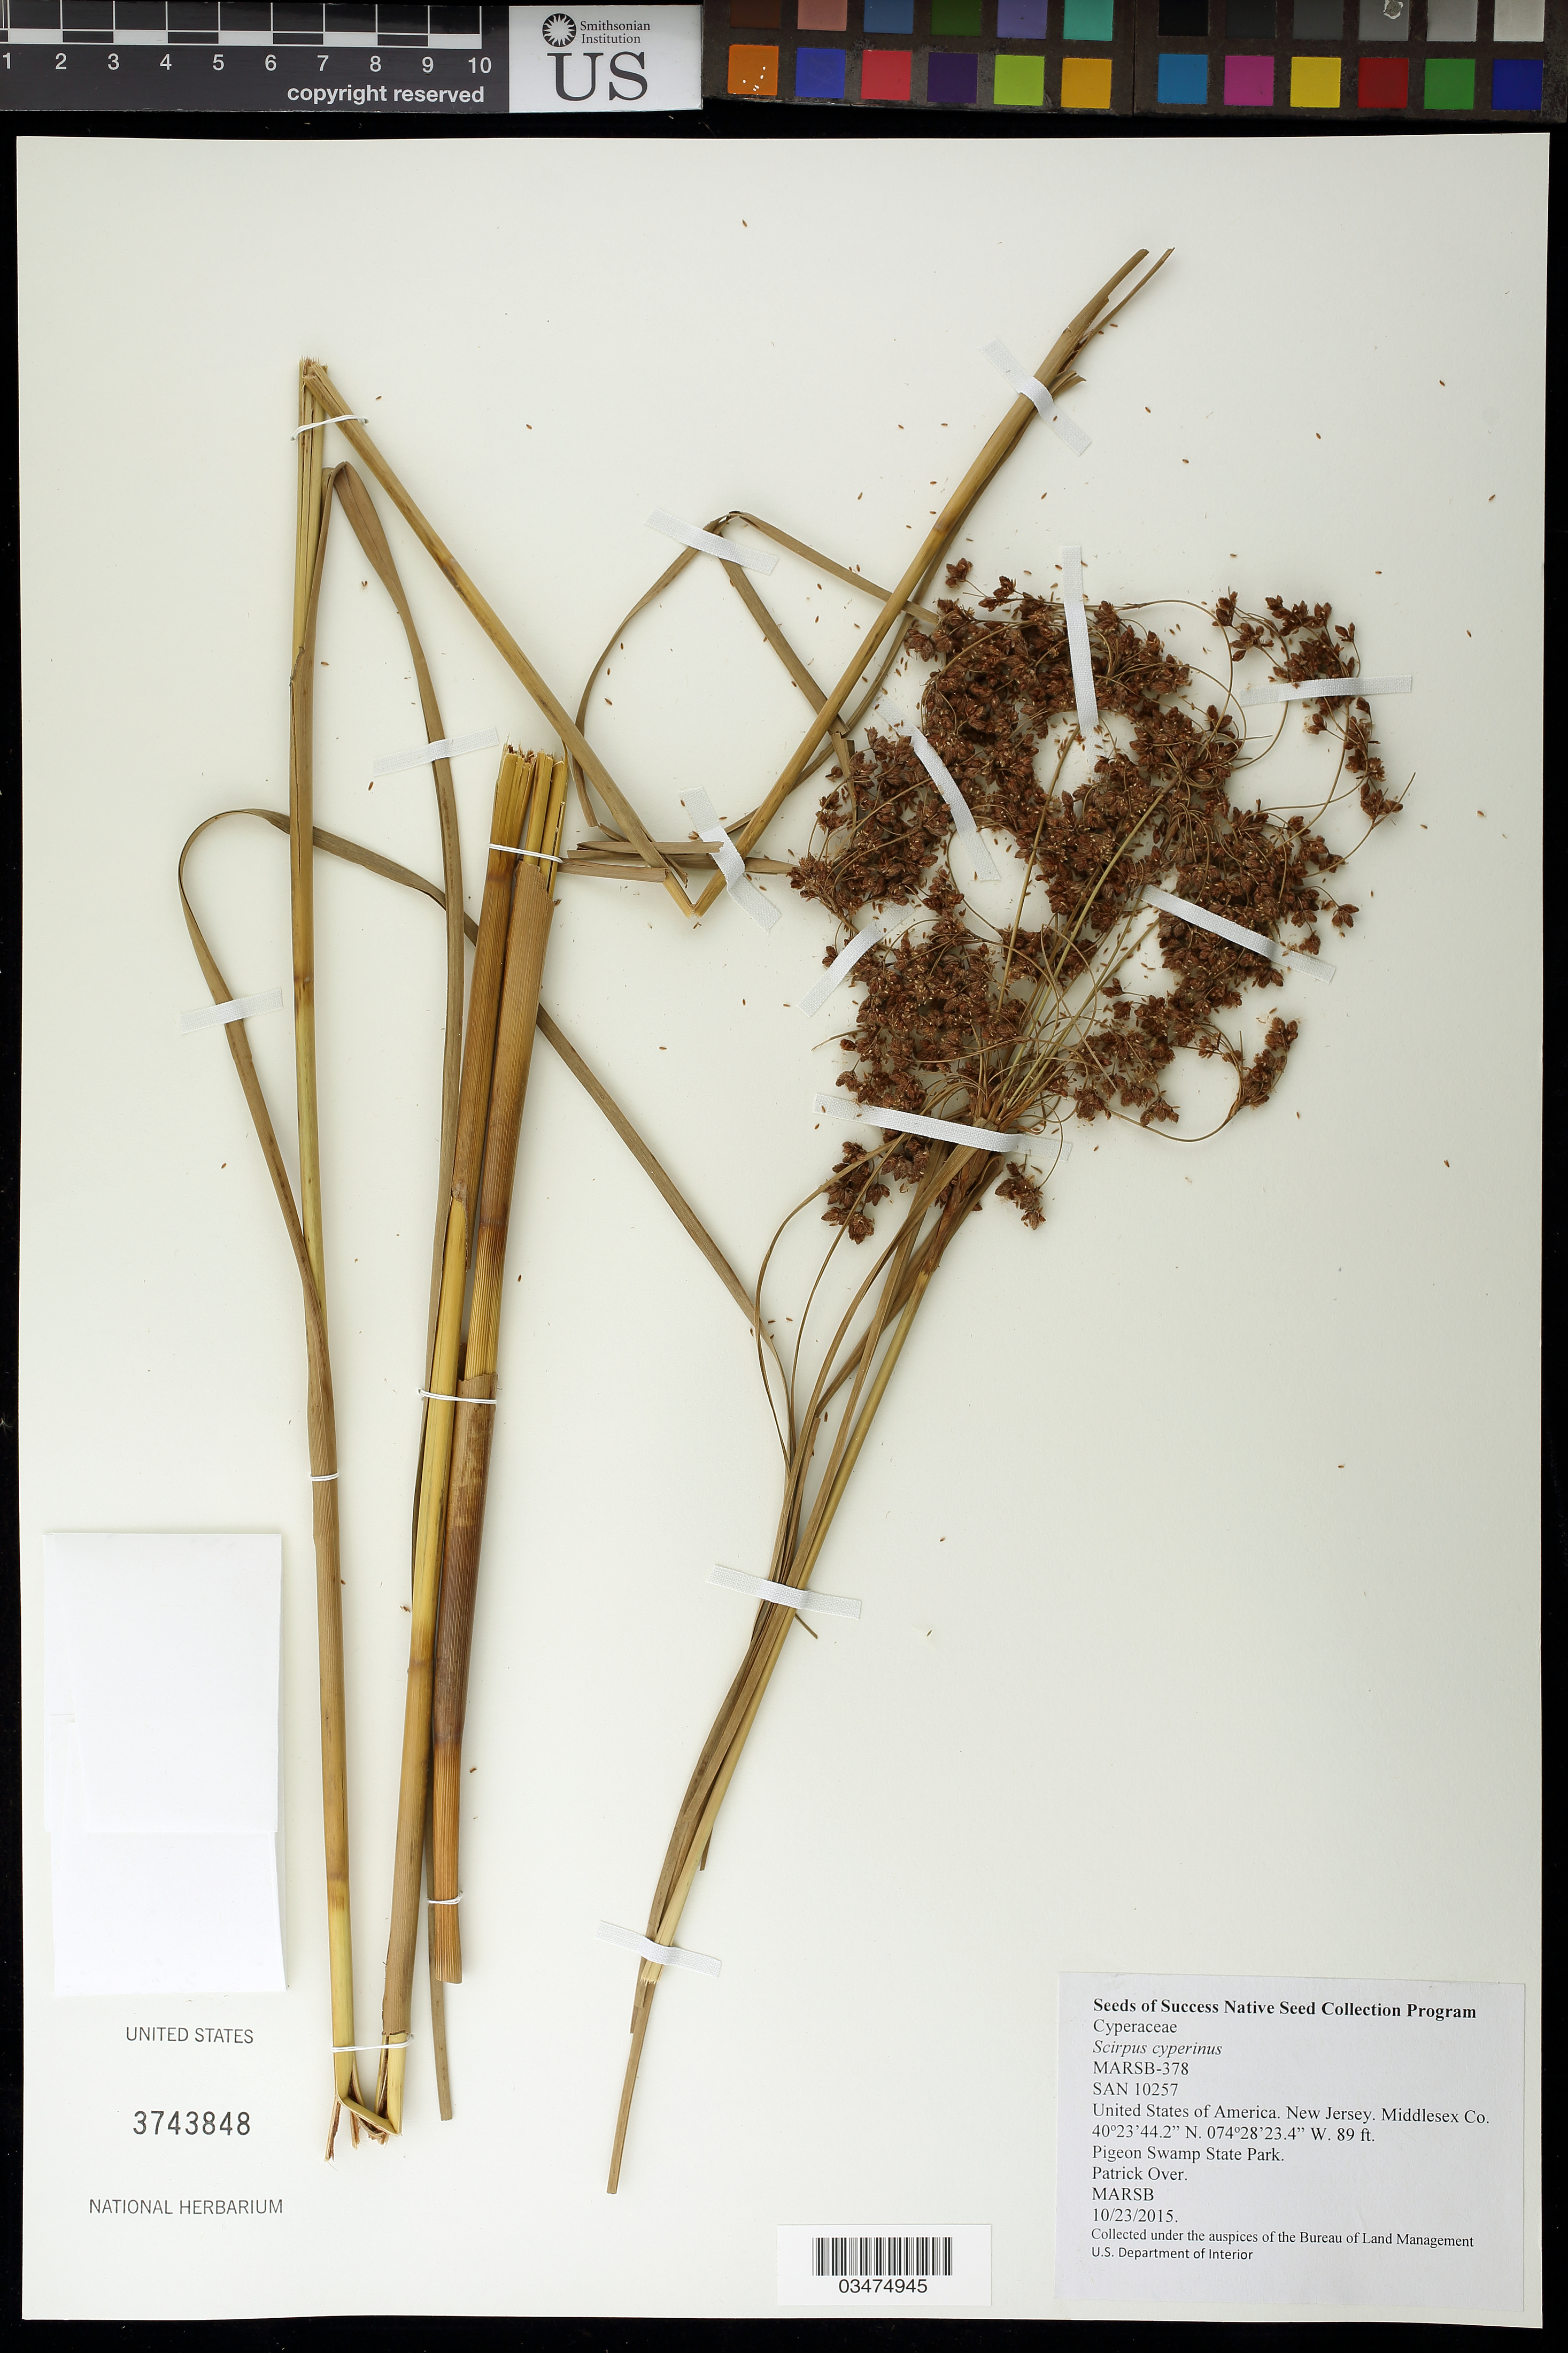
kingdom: Plantae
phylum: Tracheophyta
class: Liliopsida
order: Poales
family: Cyperaceae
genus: Scirpus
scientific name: Scirpus cyperinus (L.) Kunth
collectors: P. Over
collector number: MARSB-378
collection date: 2015-10-23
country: United States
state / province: New Jersey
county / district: Middlesex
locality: Pigeon Swamp State Park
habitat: Fresh water bog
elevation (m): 27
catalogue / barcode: US 3743848